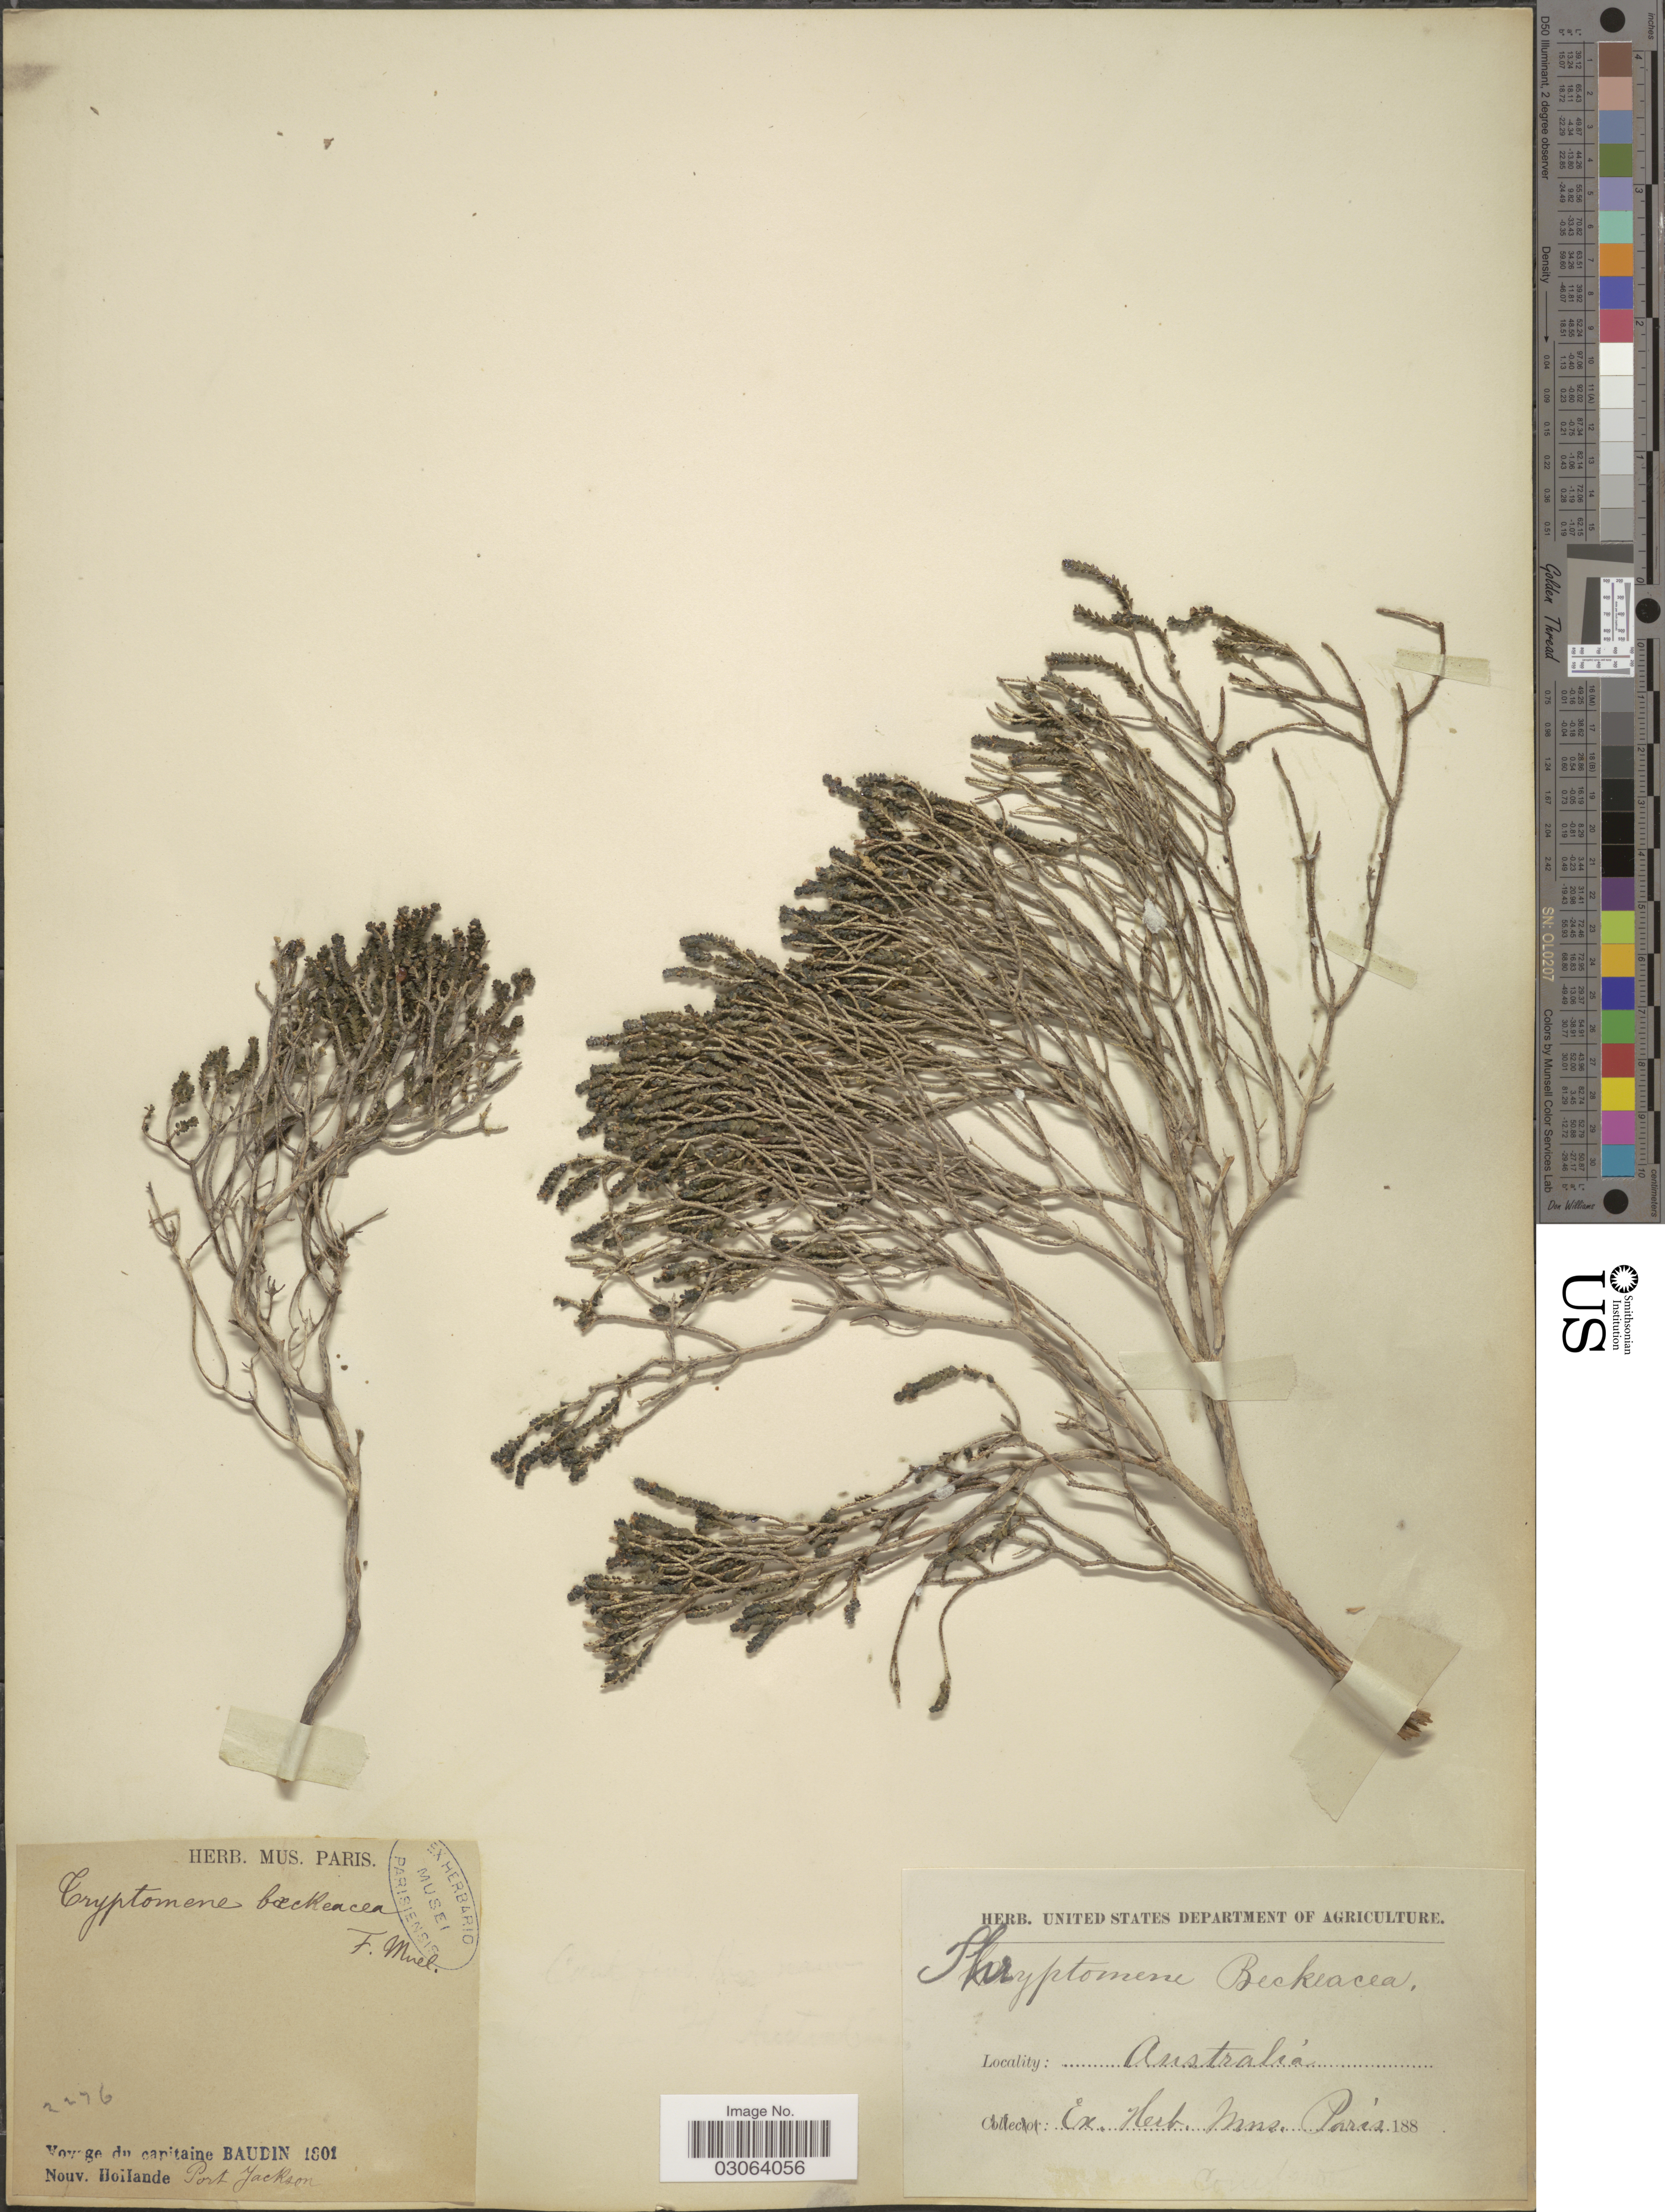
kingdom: Plantae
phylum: Tracheophyta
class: Magnoliopsida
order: Myrtales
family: Myrtaceae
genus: Thryptomene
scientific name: Thryptomene baeckeacea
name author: F. Muell.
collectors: T. Baudin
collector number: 2276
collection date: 1801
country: Australia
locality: Port Jackson.